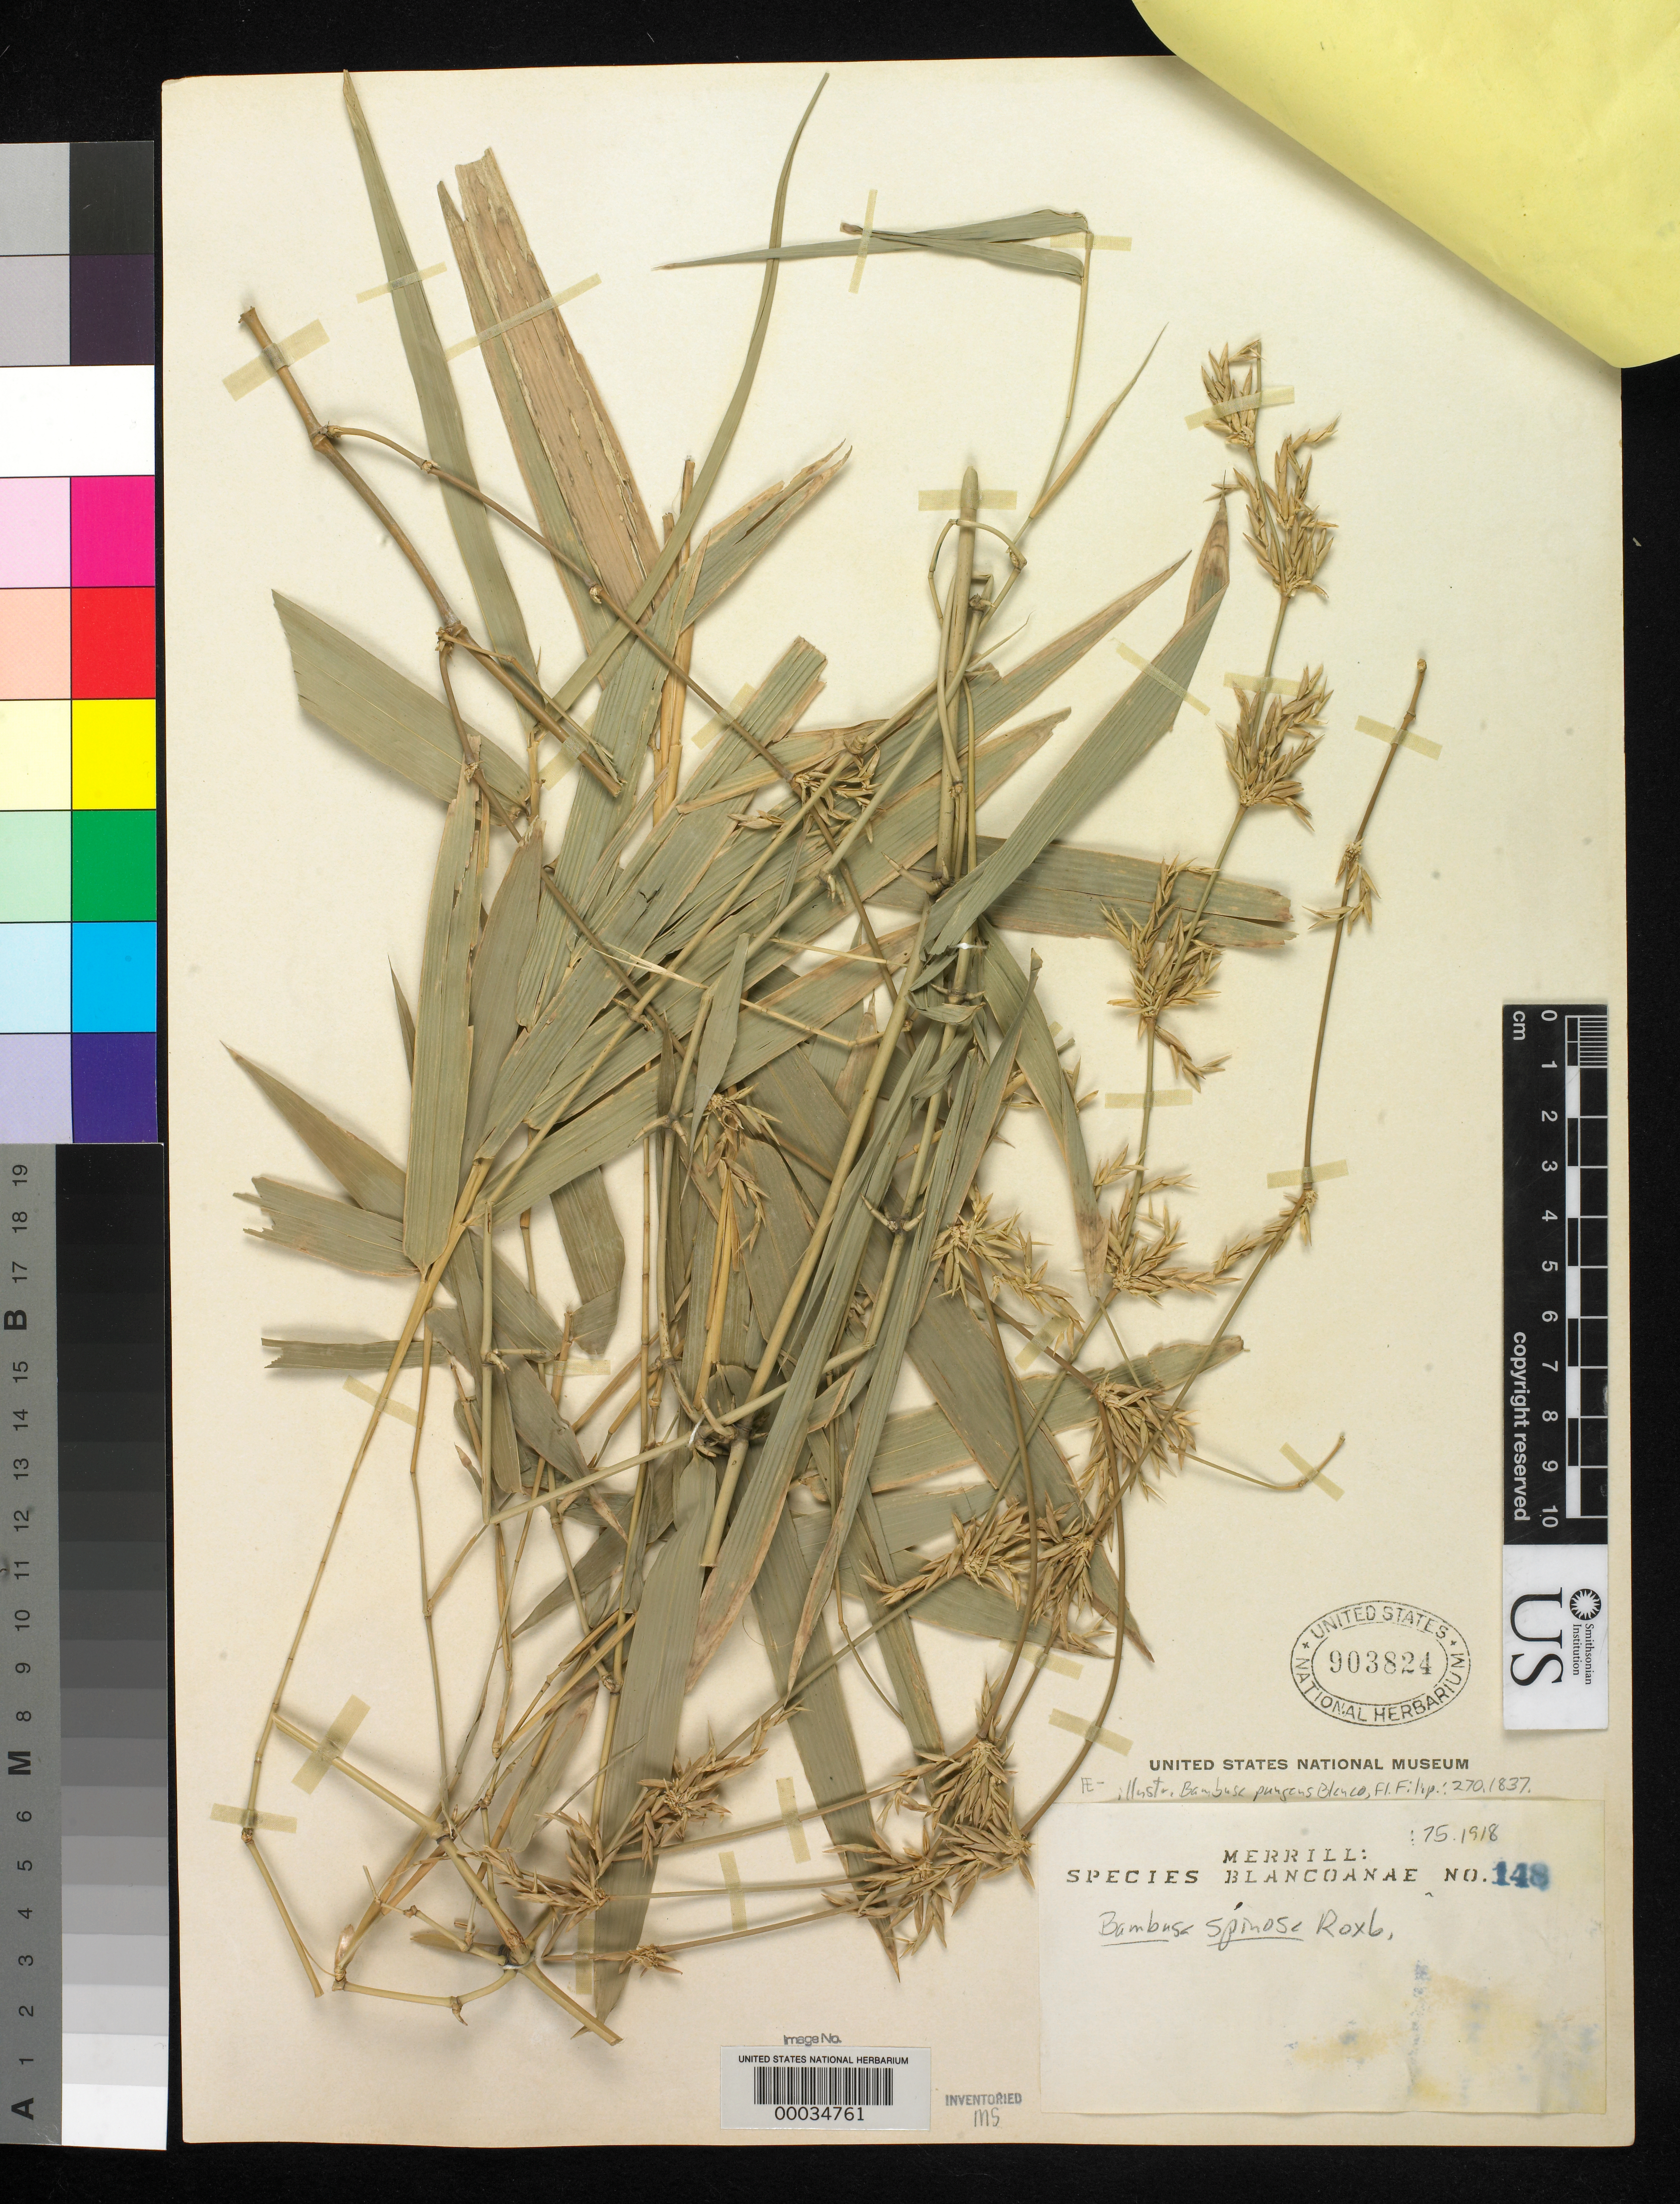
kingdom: Plantae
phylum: Tracheophyta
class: Liliopsida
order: Poales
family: Poaceae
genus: Bambusa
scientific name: Bambusa blumeana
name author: Schult. & Schult. f.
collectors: E. D. Merrill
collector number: Sp. Blancoan. 0148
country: Philippines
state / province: Calabarzon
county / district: Rizal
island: Luzon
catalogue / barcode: US 903824